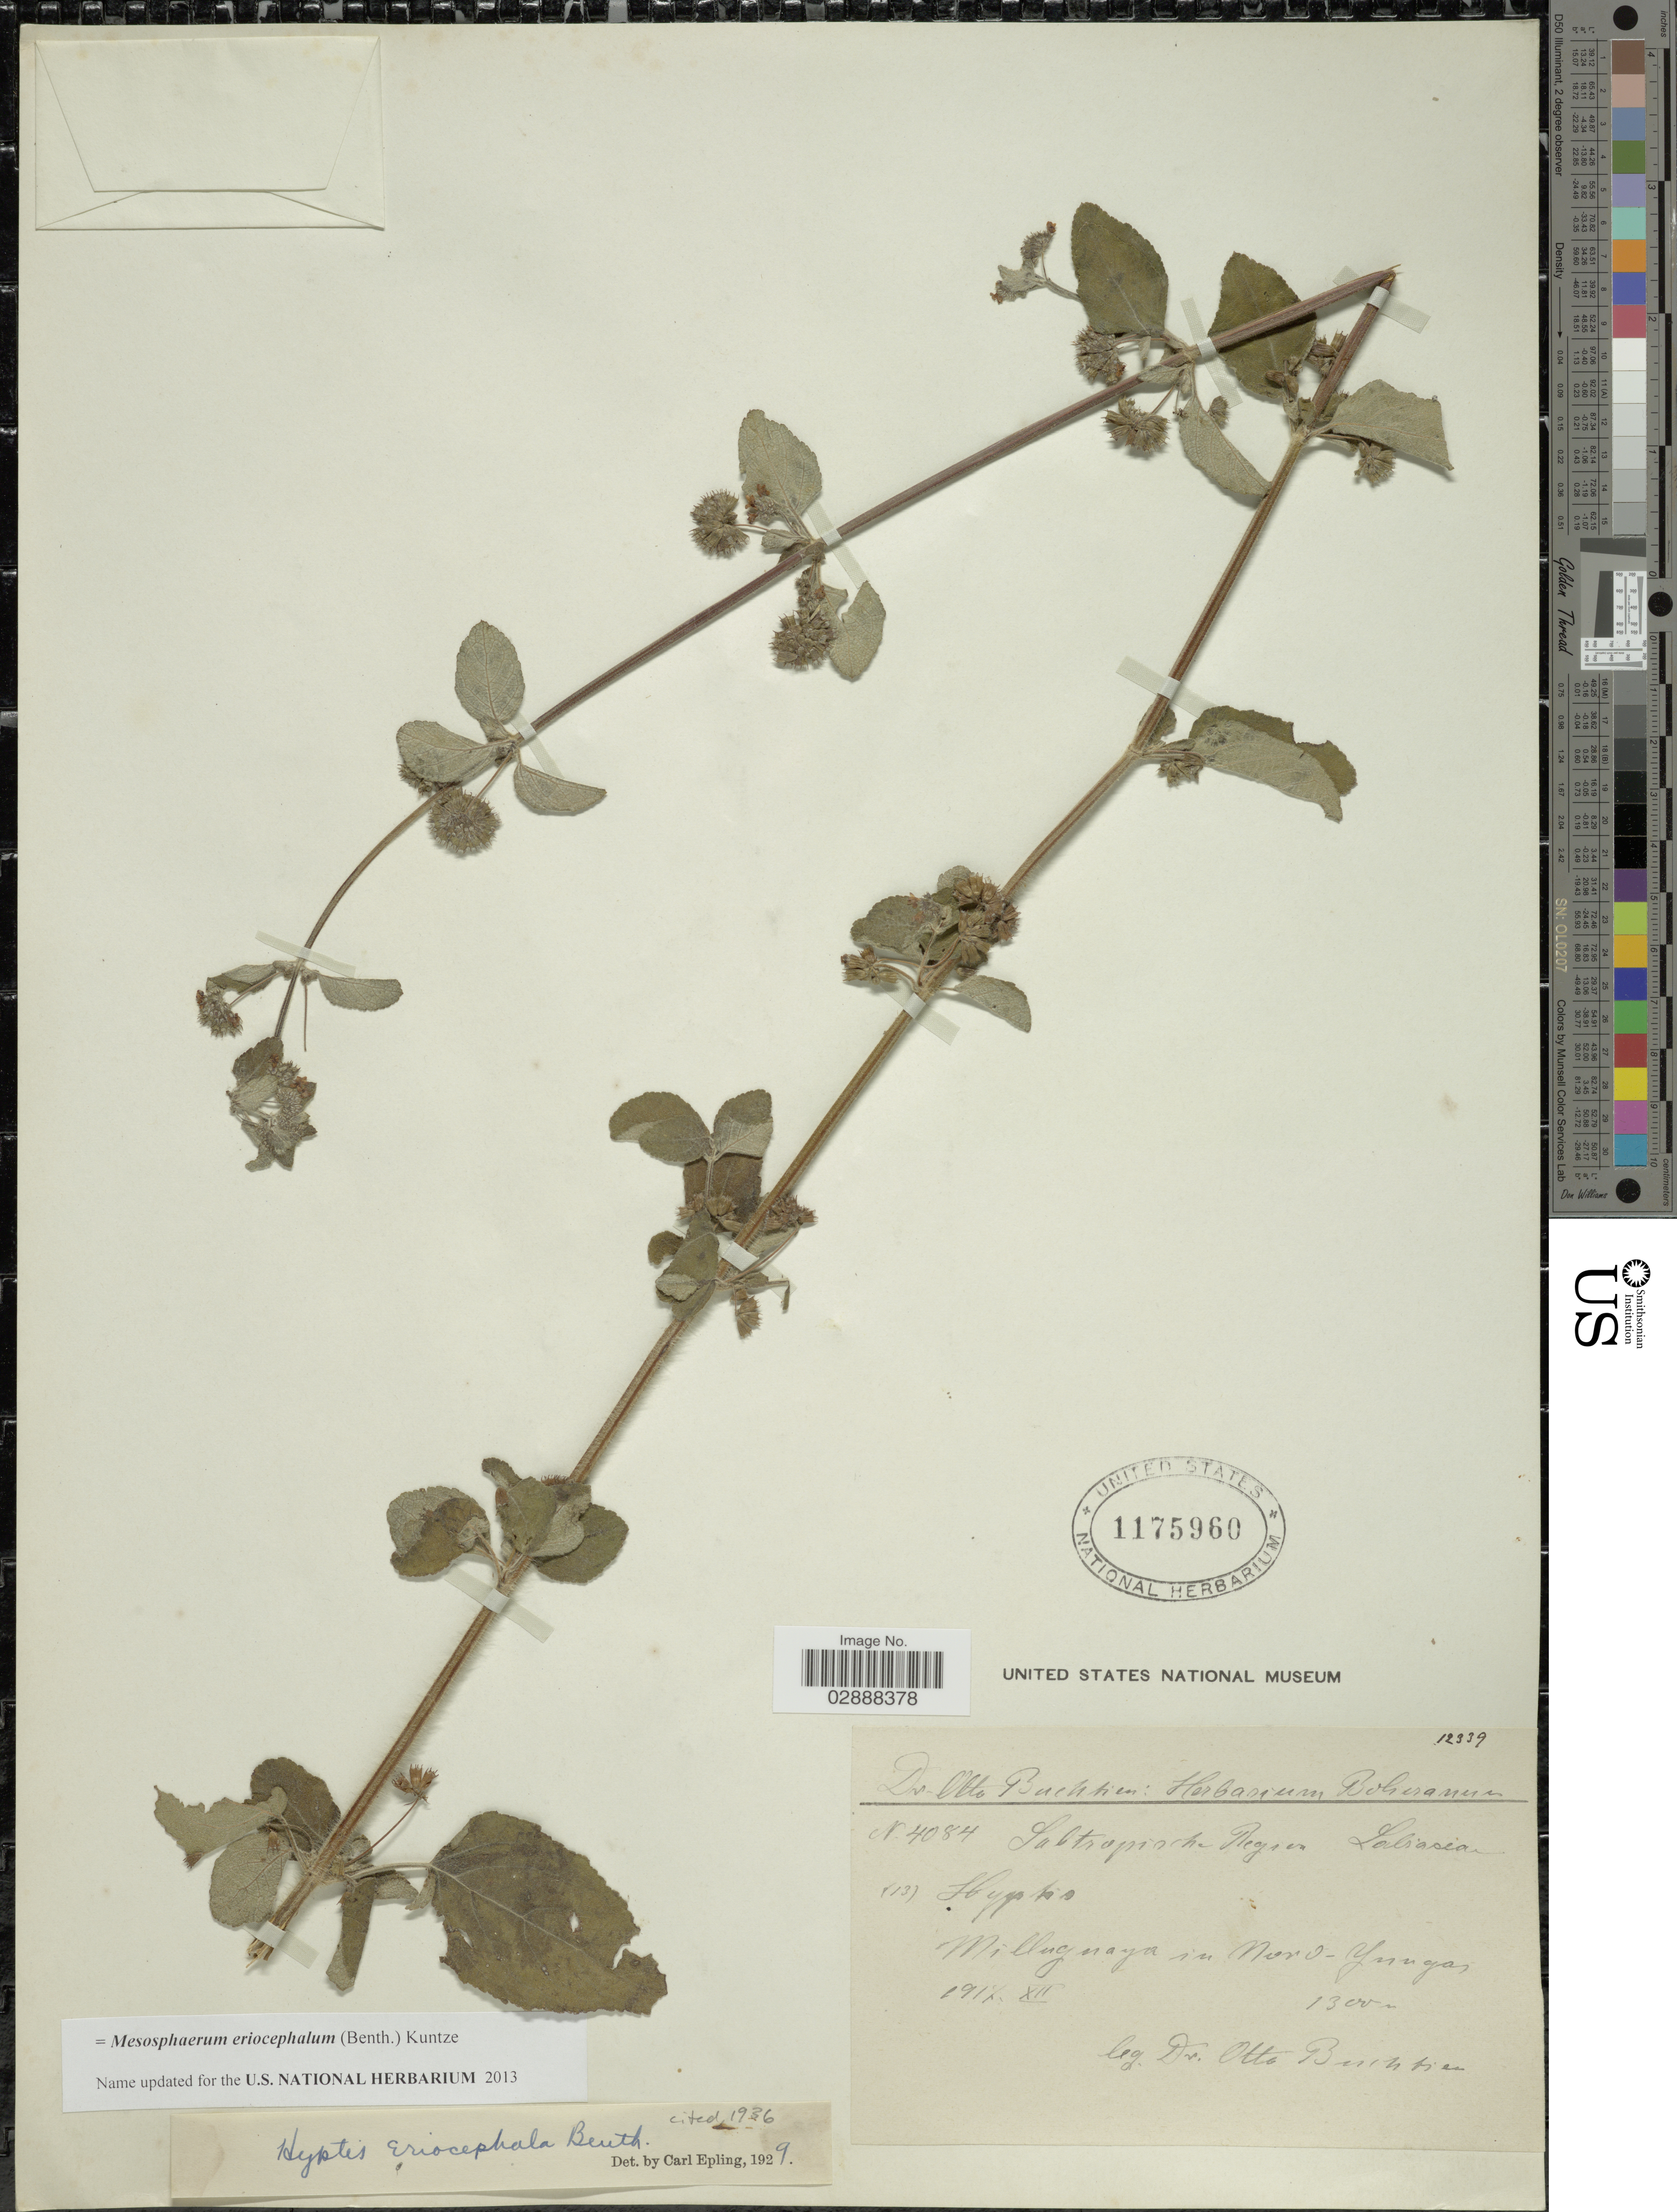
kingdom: Plantae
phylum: Tracheophyta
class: Magnoliopsida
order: Lamiales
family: Lamiaceae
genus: Mesosphaerum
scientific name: Mesosphaerum eriocephalum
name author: (Benth.) Kuntze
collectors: O. Buchtien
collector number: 4084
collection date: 1917-12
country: Bolivia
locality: Milluguaya in Nord-Yungas.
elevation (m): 1300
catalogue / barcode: US 1175960